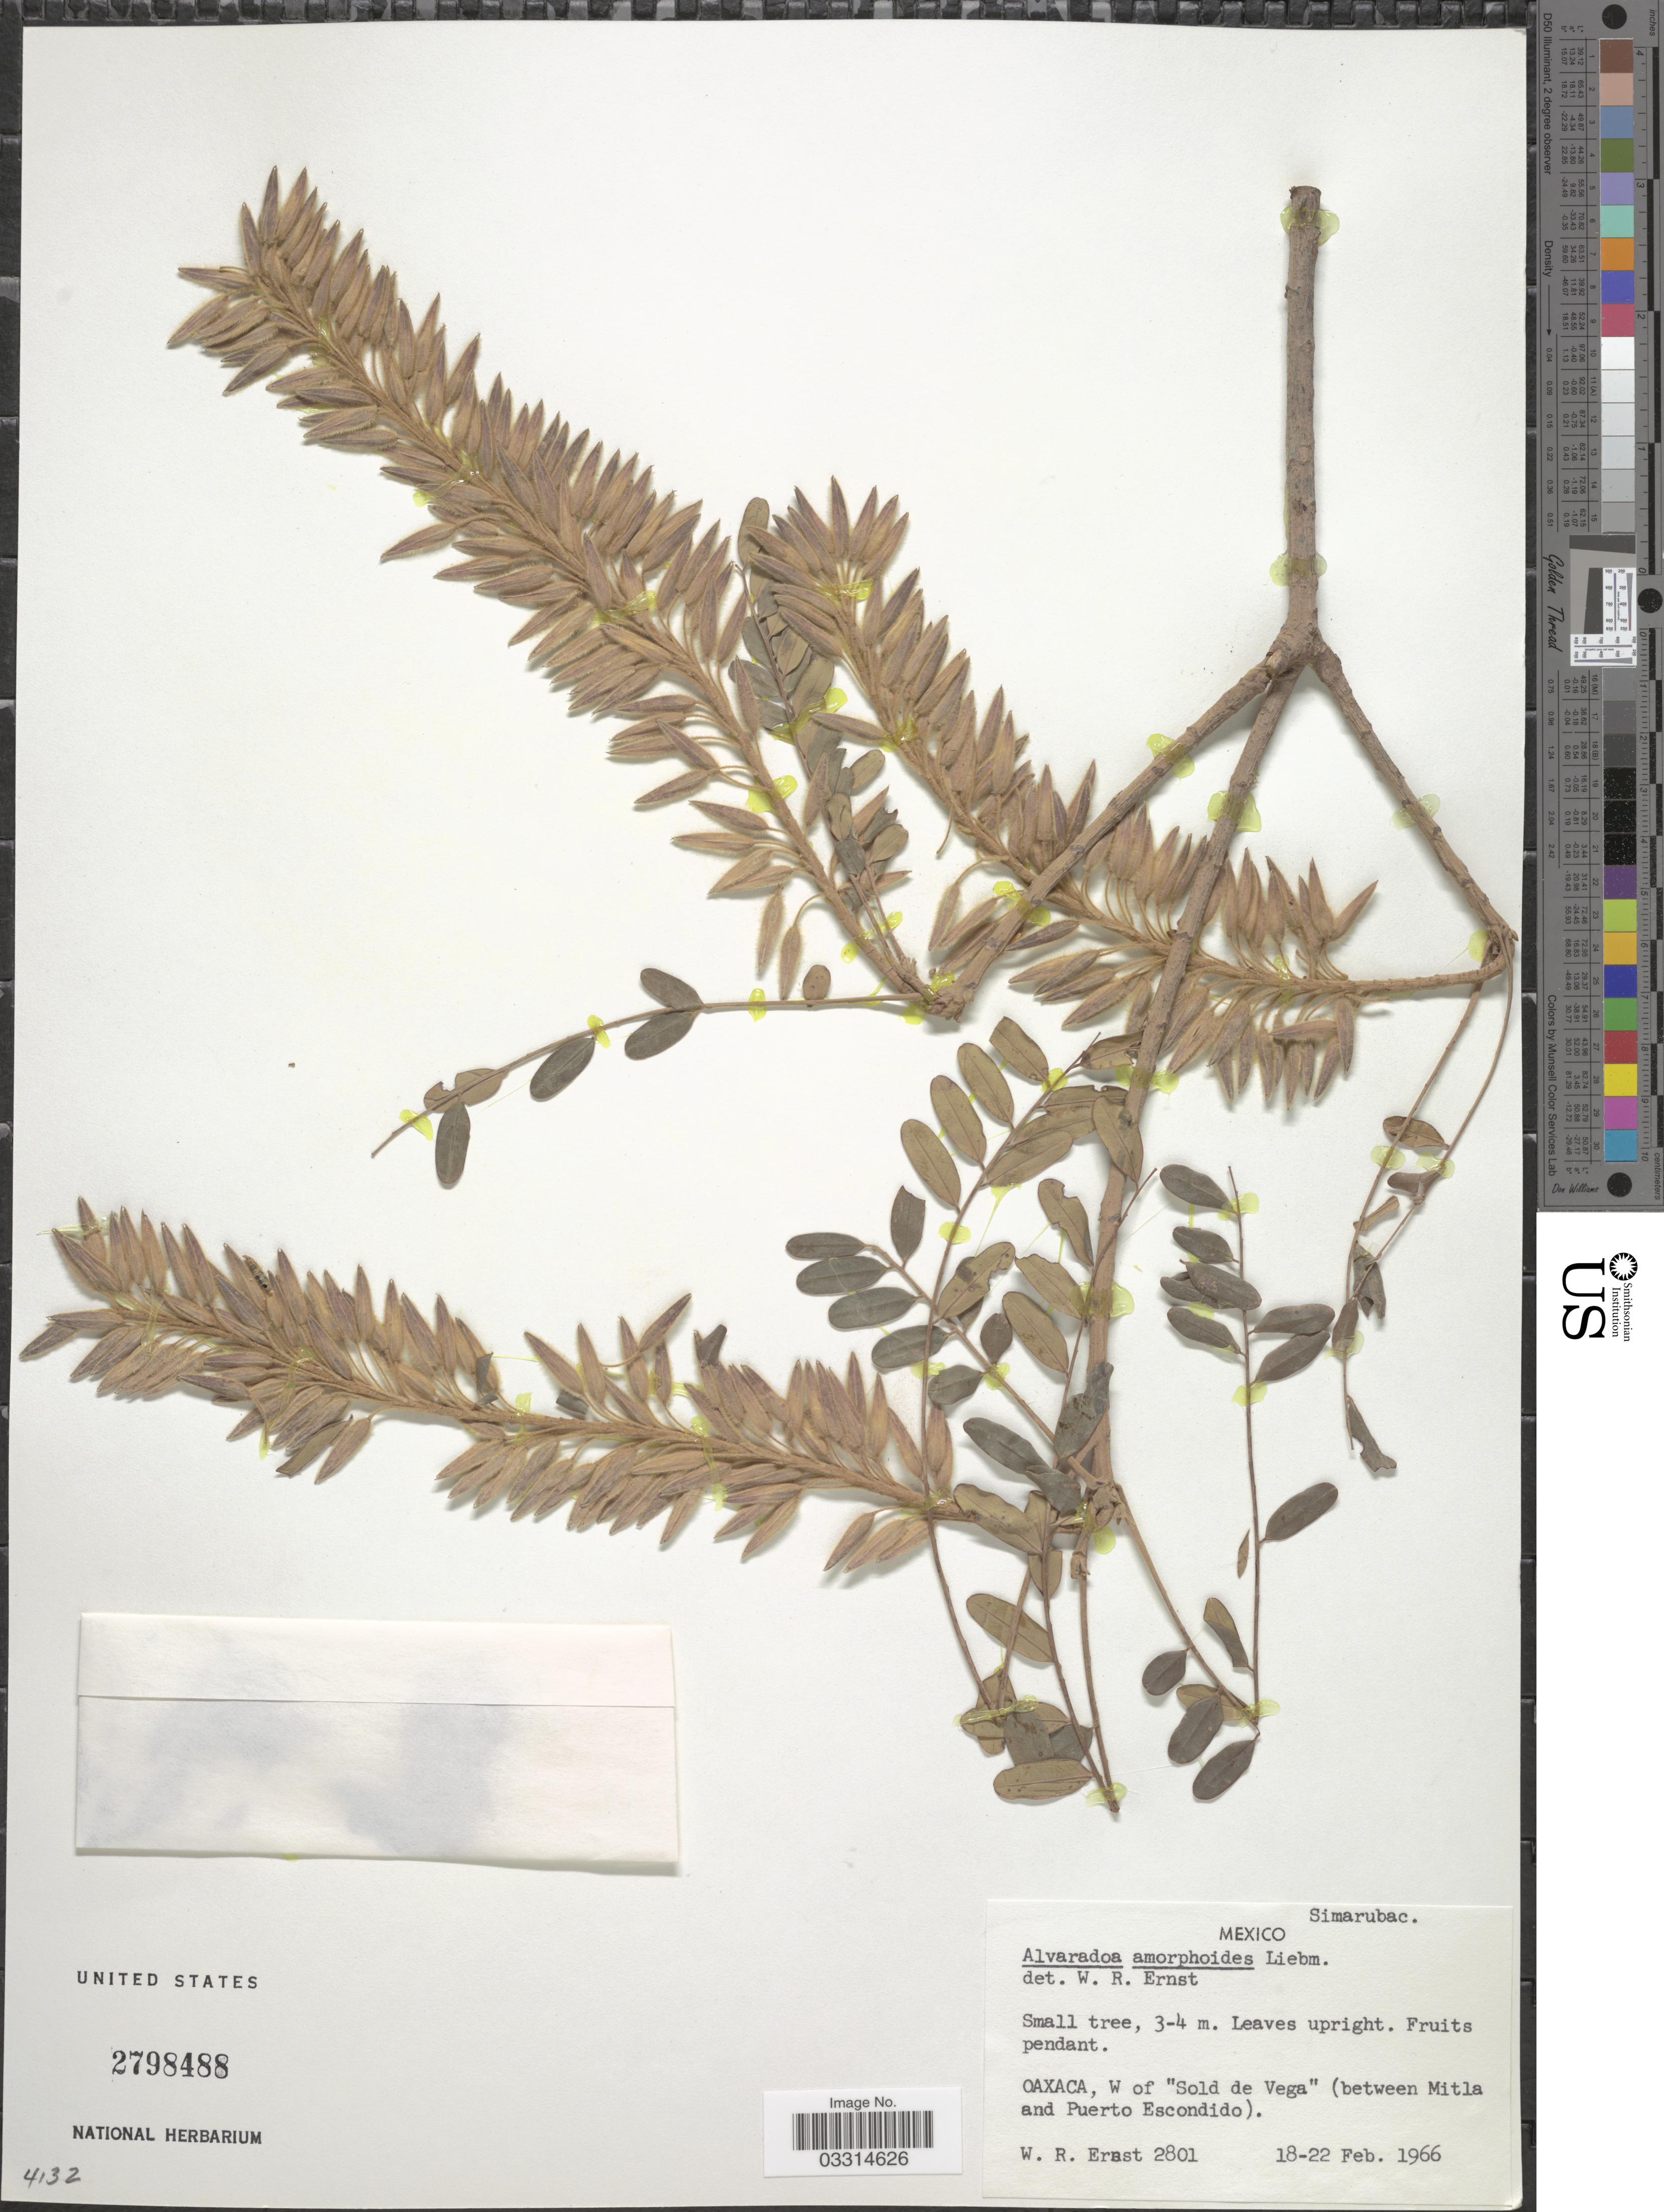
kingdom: Plantae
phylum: Tracheophyta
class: Magnoliopsida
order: Picramniales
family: Picramniaceae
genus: Alvaradoa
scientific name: Alvaradoa amorphoides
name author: Liebm.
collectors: W. R. Ernst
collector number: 2801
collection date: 1966-02-18/1966-02-20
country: Mexico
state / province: Oaxaca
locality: W of "Sold de Vega" (between Mitla and Puerto Escondido).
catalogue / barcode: US 2798488